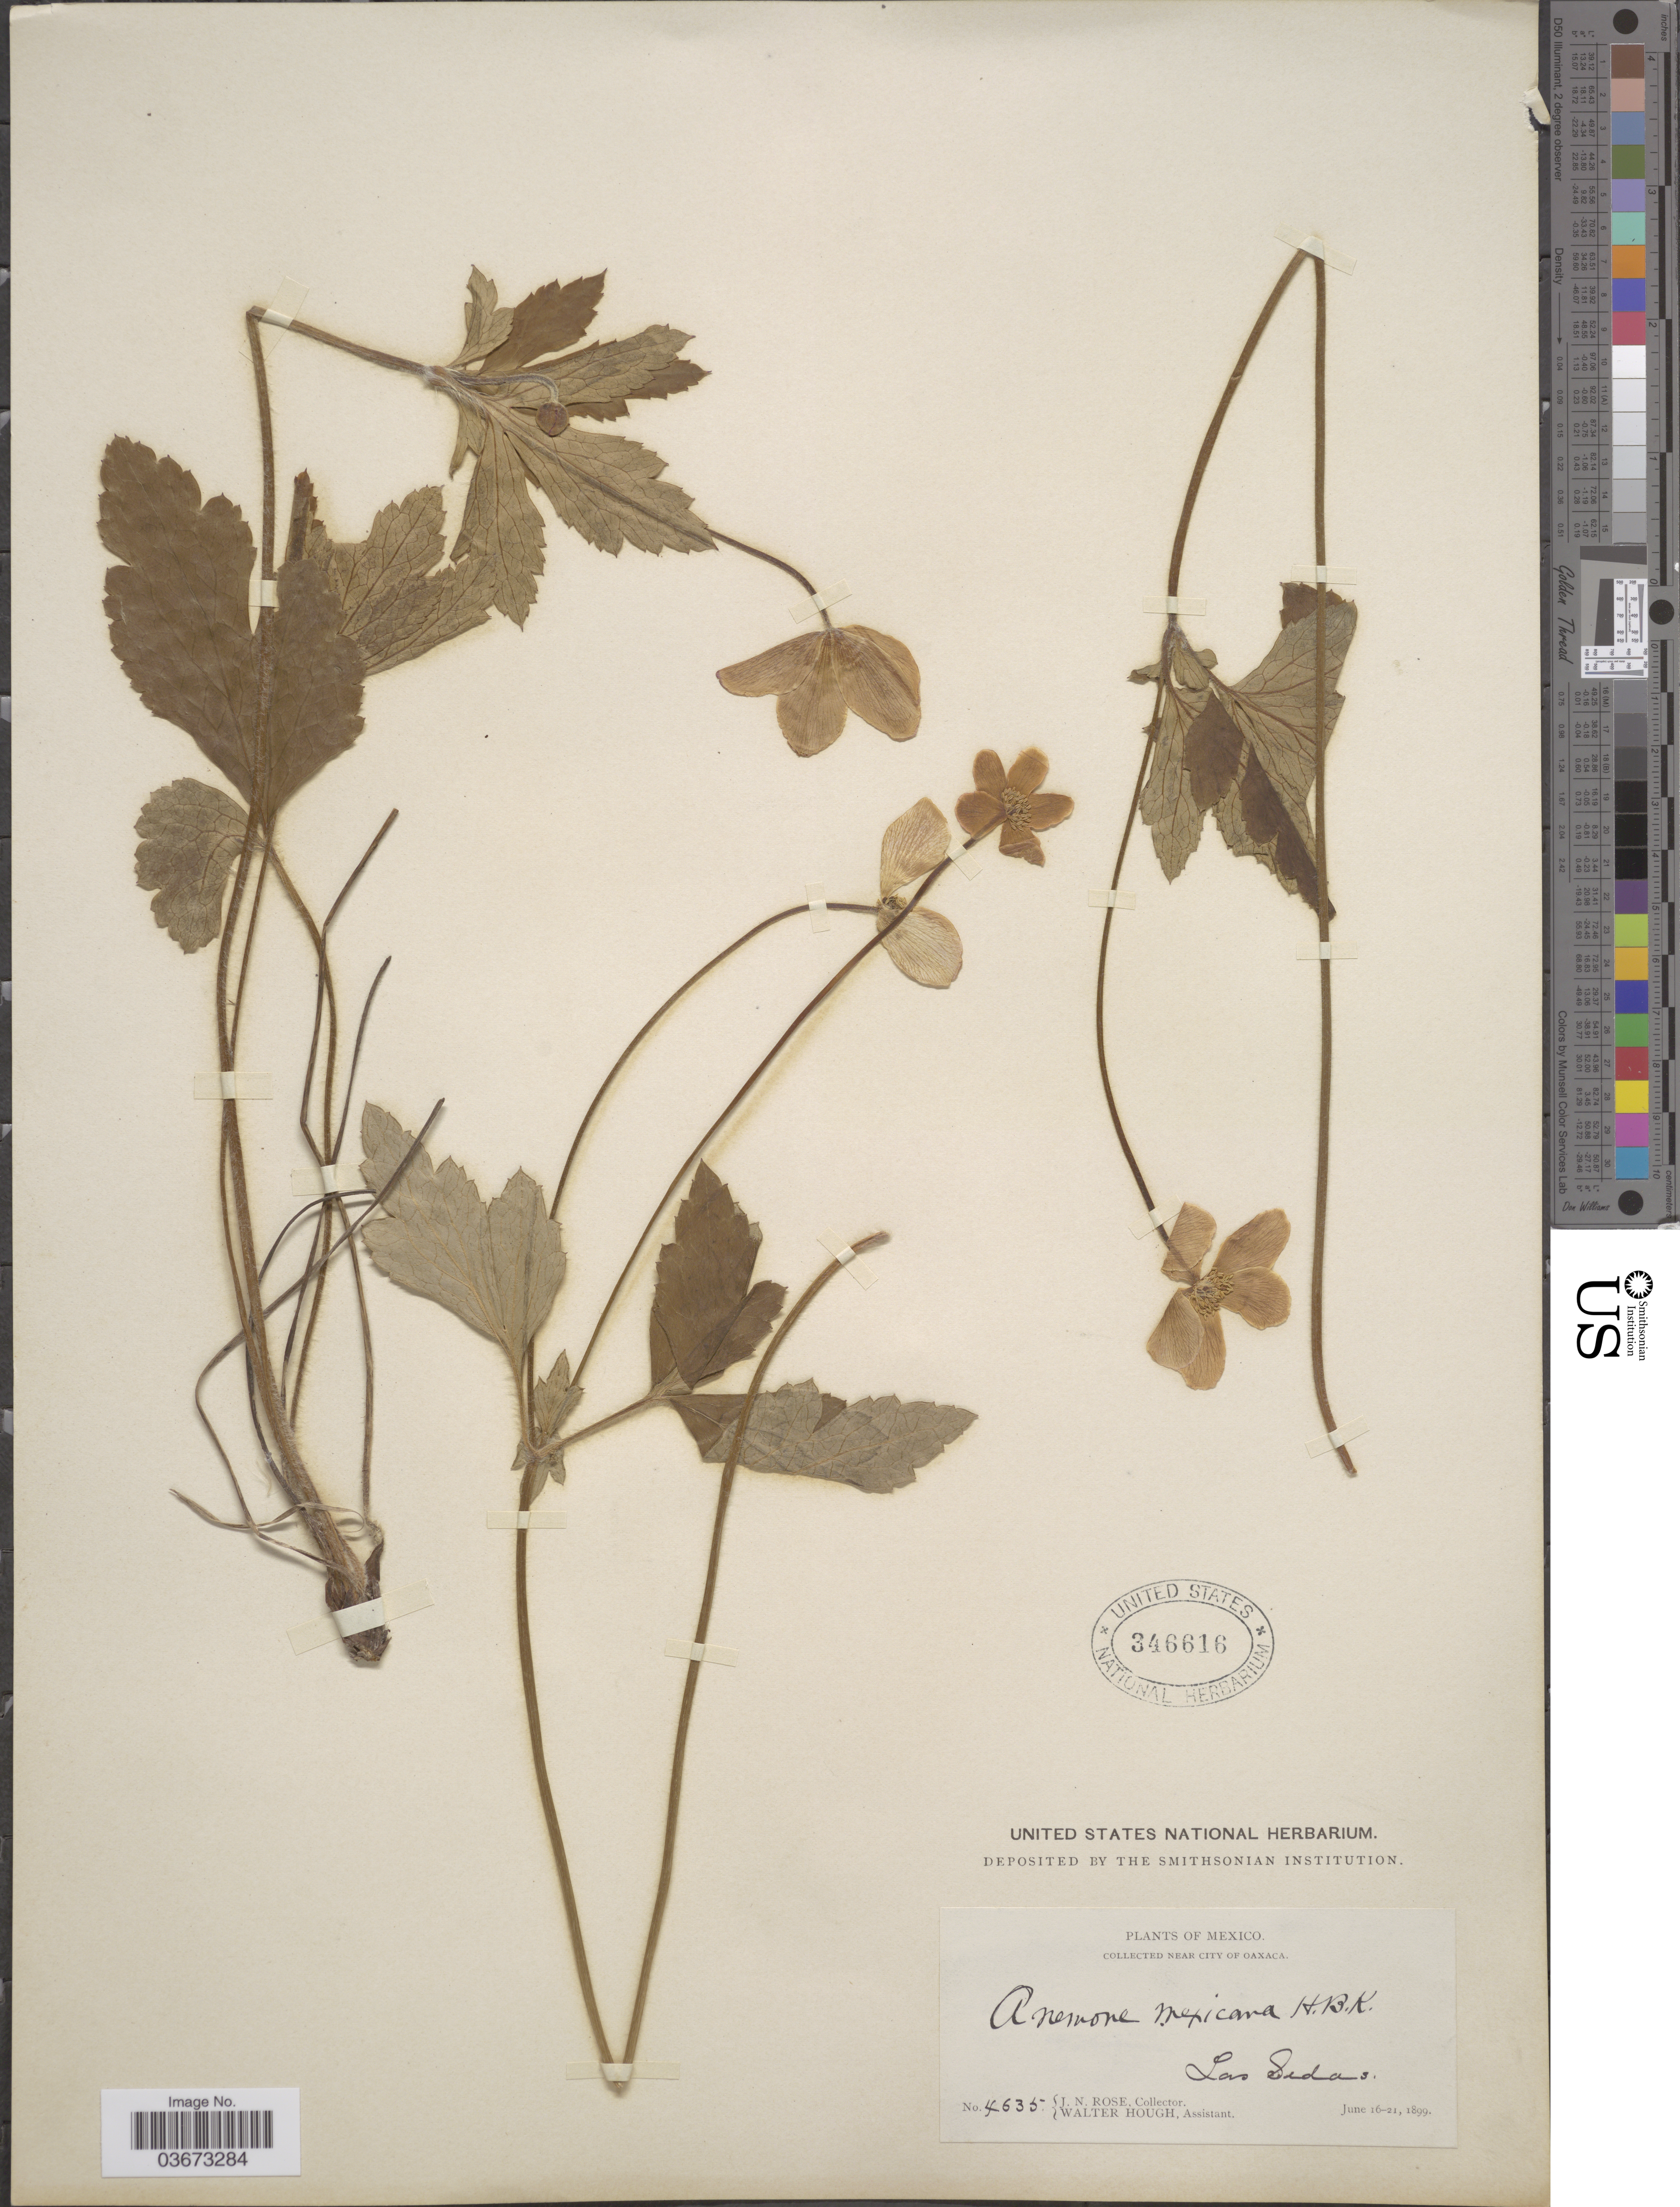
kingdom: Plantae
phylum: Tracheophyta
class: Magnoliopsida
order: Ranunculales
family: Ranunculaceae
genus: Anemone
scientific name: Anemone mexicana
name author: Kunth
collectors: J. N. Rose & W. Hough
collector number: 4635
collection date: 1899-06-16/1899-06-21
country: Mexico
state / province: Oaxaca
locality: Near City of Oaxaca. Las Sedas.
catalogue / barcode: US 346616